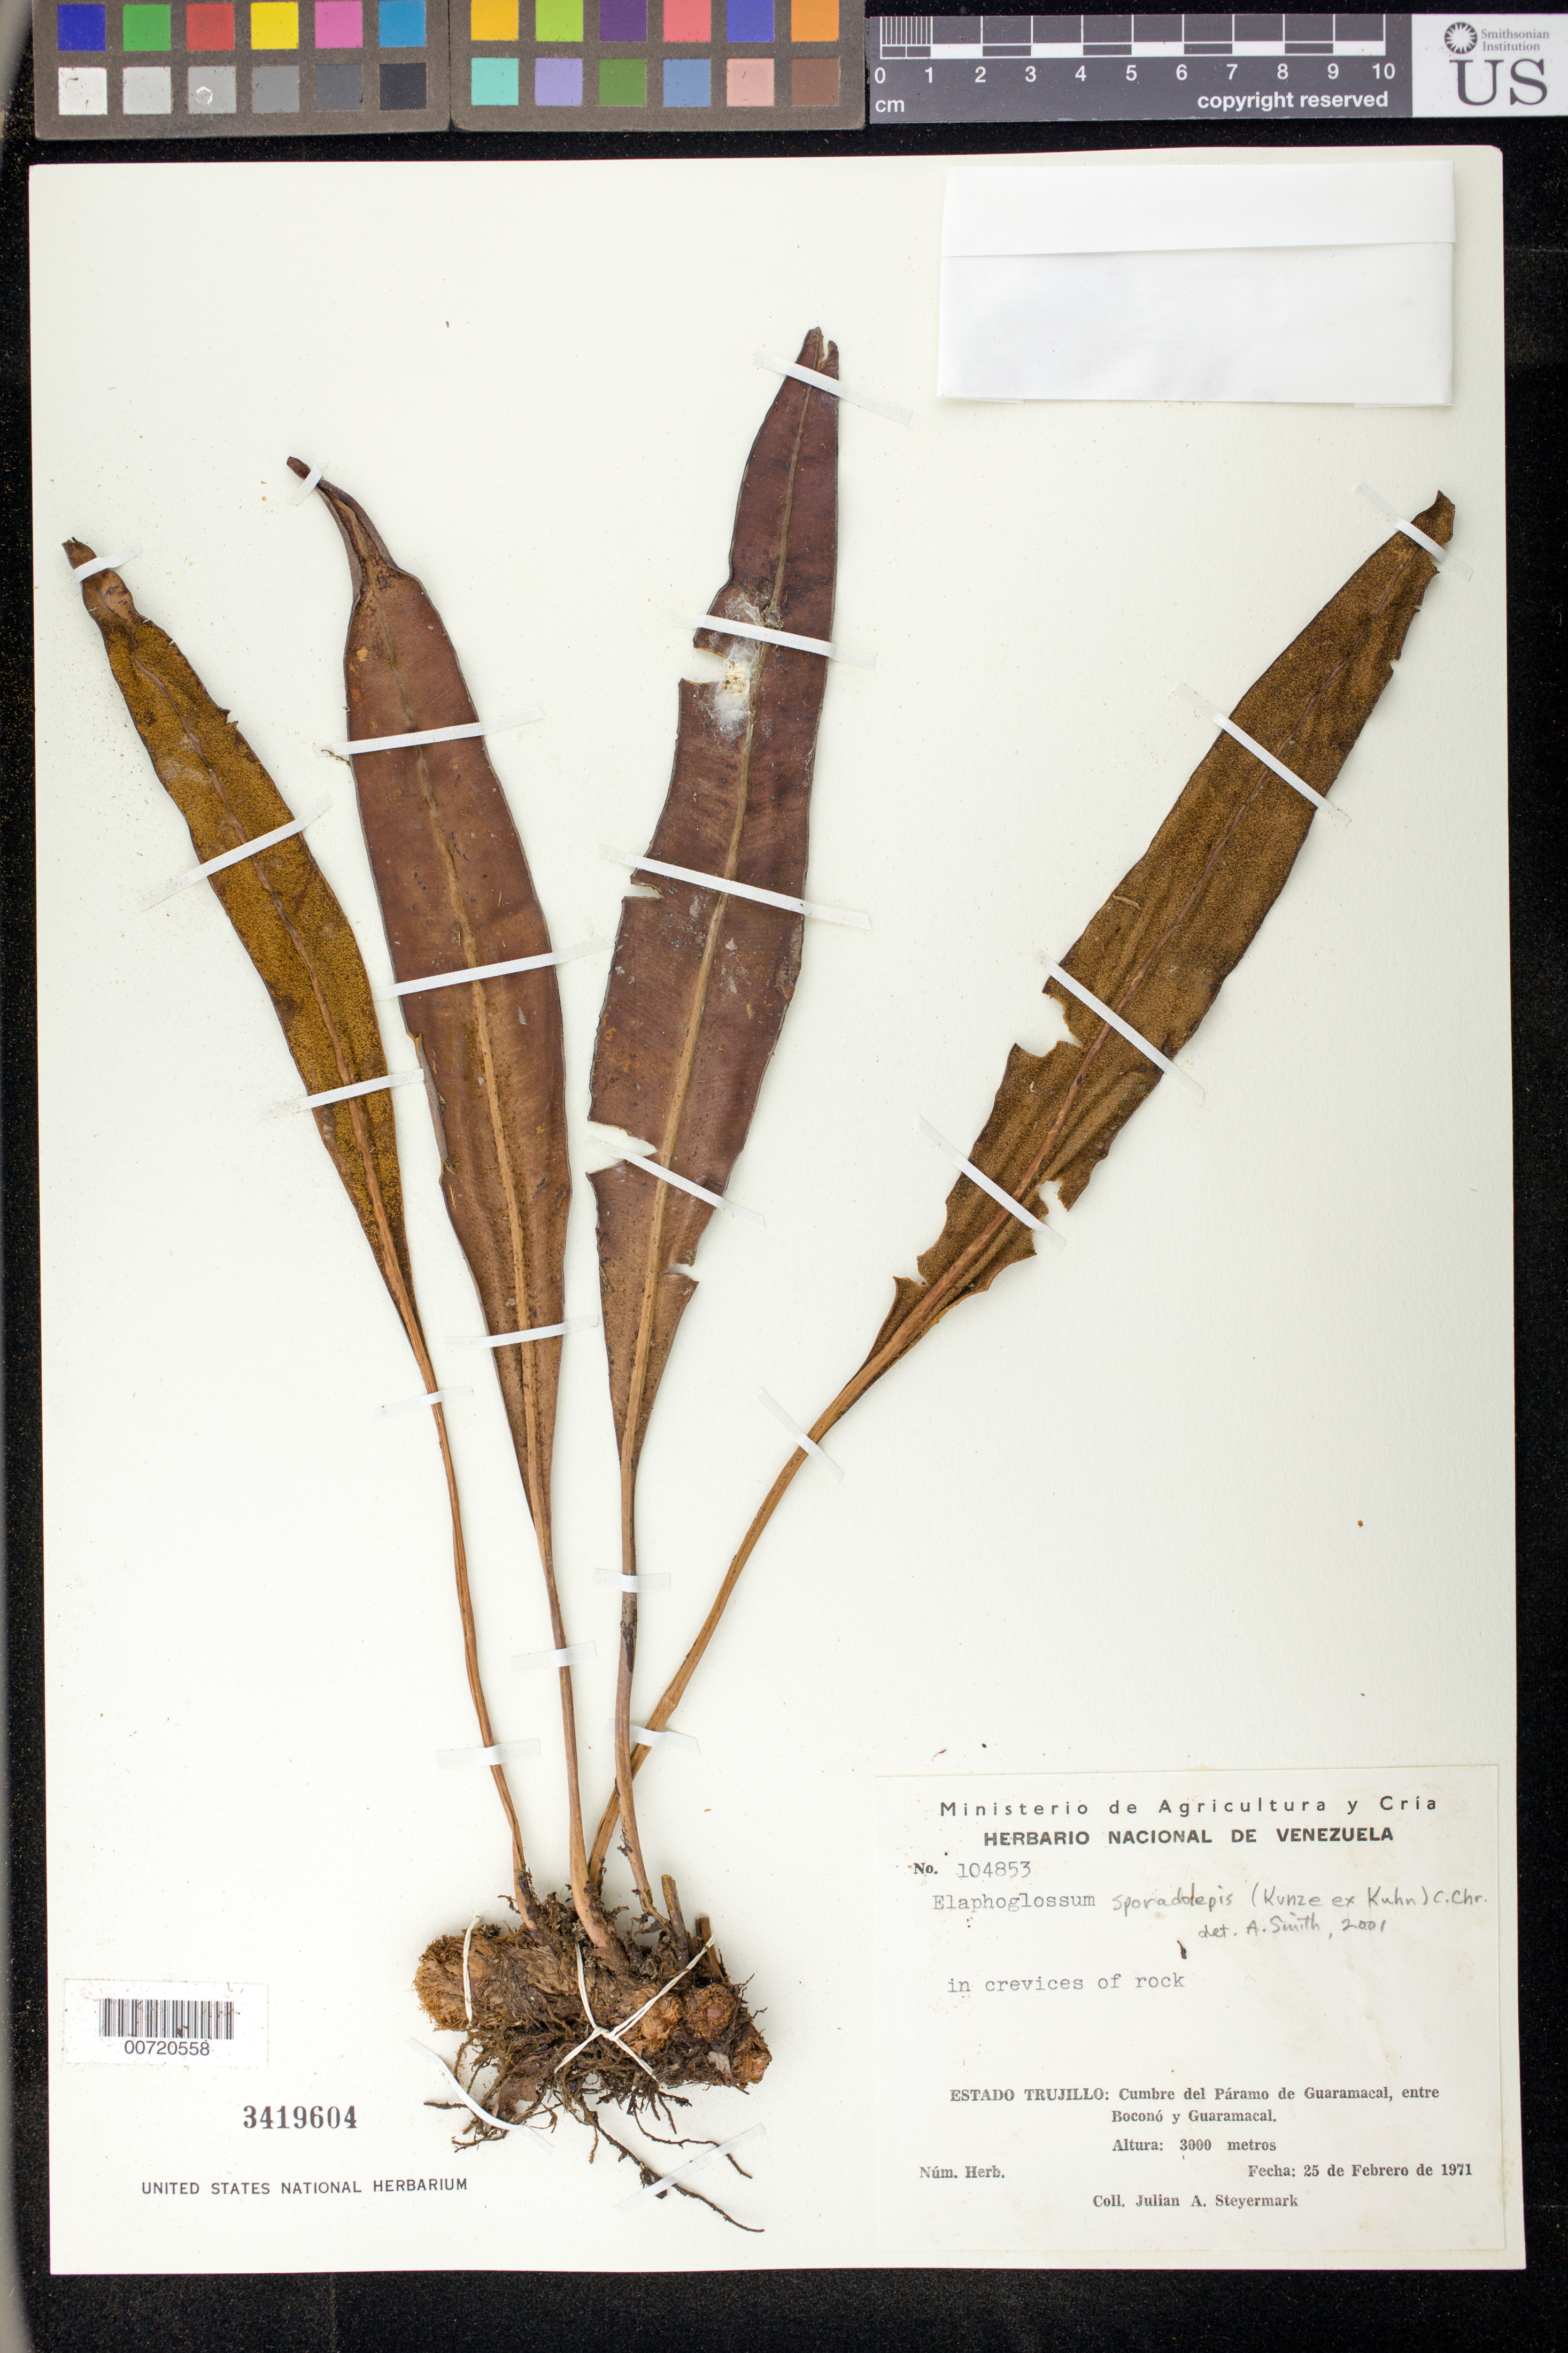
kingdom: Plantae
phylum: Tracheophyta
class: Polypodiopsida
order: Polypodiales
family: Dryopteridaceae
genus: Elaphoglossum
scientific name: Elaphoglossum sporadolepis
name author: (Kunze ex Kuhn) T. Moore ex C. Chr.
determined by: Smith, Alan R., (UC)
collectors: J. Steyermark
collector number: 104853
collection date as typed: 25 Feb 1971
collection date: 1971-02-25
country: Venezuela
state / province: Trujillo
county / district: Boconó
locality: Cumbre del Páramo de Guaramacal, entre Boconó y Guaramacal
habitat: In crevices of rocks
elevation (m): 3000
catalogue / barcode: US 3419604